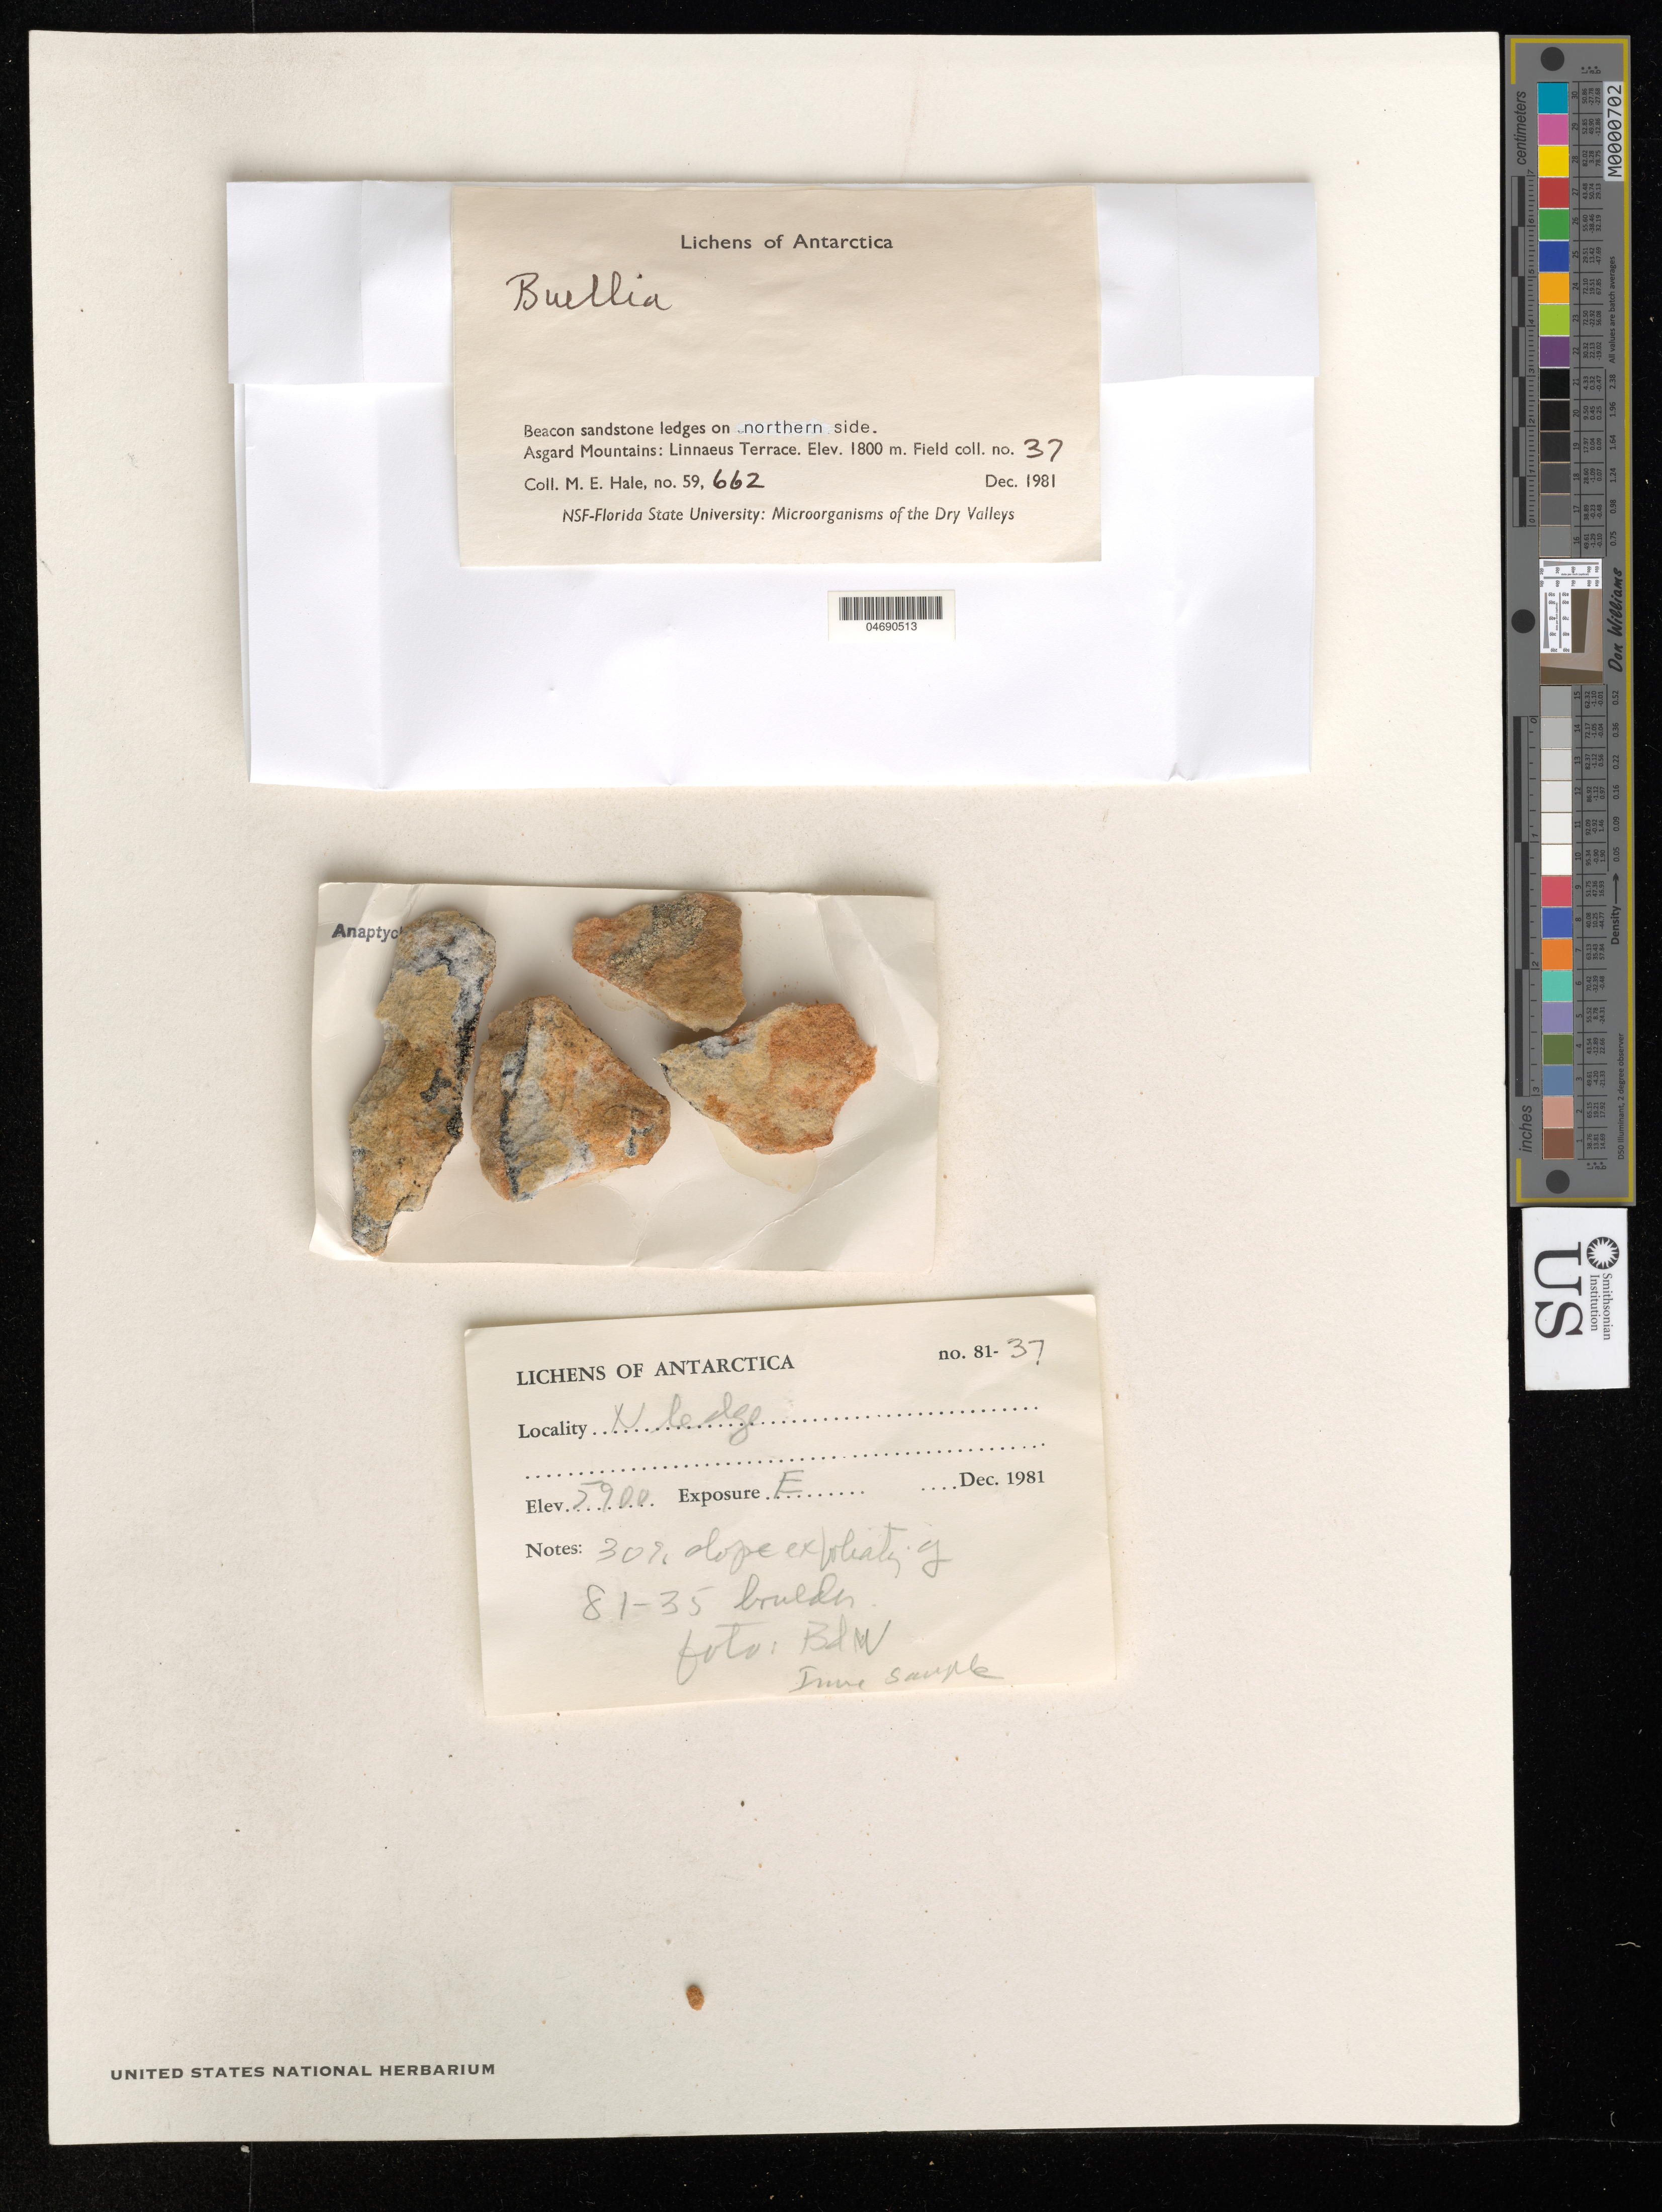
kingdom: Fungi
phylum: Ascomycota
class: Lecanoromycetes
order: Caliciales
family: Caliciaceae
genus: Buellia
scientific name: Buellia sp.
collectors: M. Hale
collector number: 59662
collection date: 1981-12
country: Antarctica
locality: Beacon sandstone ledges on northern side. Asgard Mountains: Linnaeus Terrace.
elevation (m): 1800